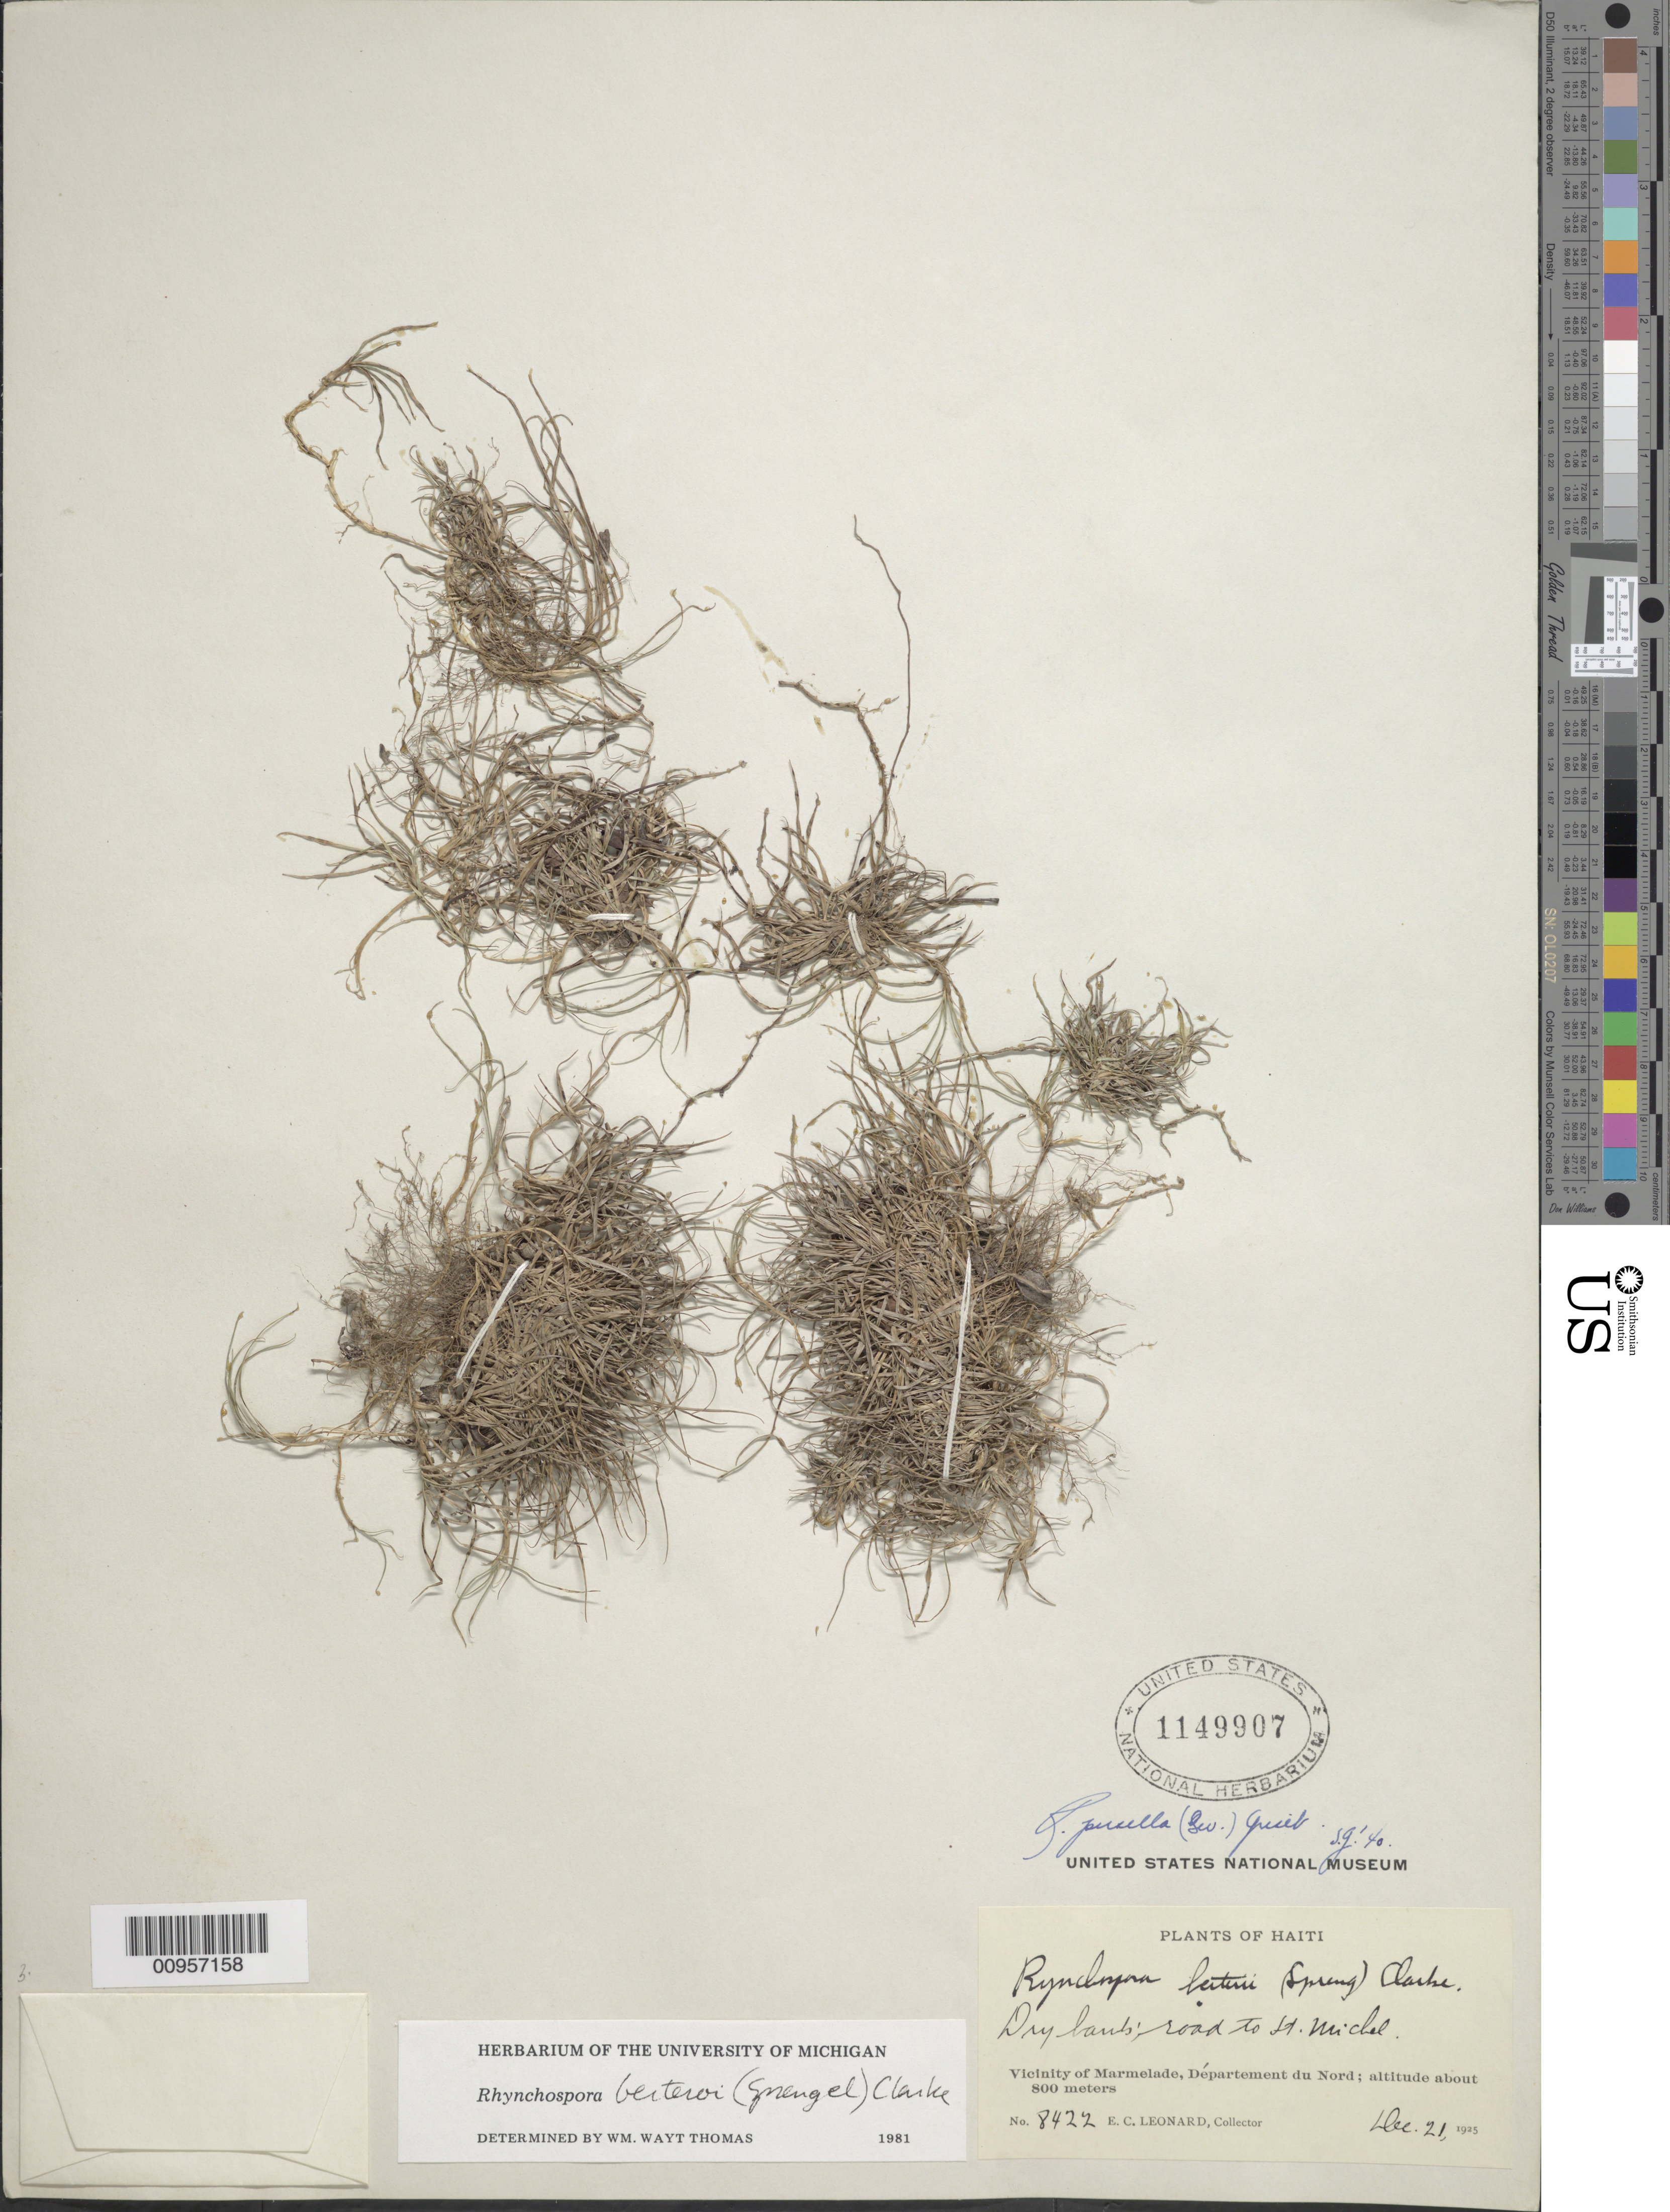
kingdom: Plantae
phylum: Tracheophyta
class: Liliopsida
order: Poales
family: Cyperaceae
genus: Rhynchospora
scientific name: Rhynchospora berteroi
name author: (Spreng.) C.B. Clarke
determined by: Thomas, W. W., (NY), New York Botanical Garden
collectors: E. C. Leonard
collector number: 8422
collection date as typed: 21 Dec 1925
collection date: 1925-12-21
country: Haiti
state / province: Nord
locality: Vicinity of Marmelade, bank, road to St. Michel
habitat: Dry bank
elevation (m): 800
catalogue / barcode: US 1149907